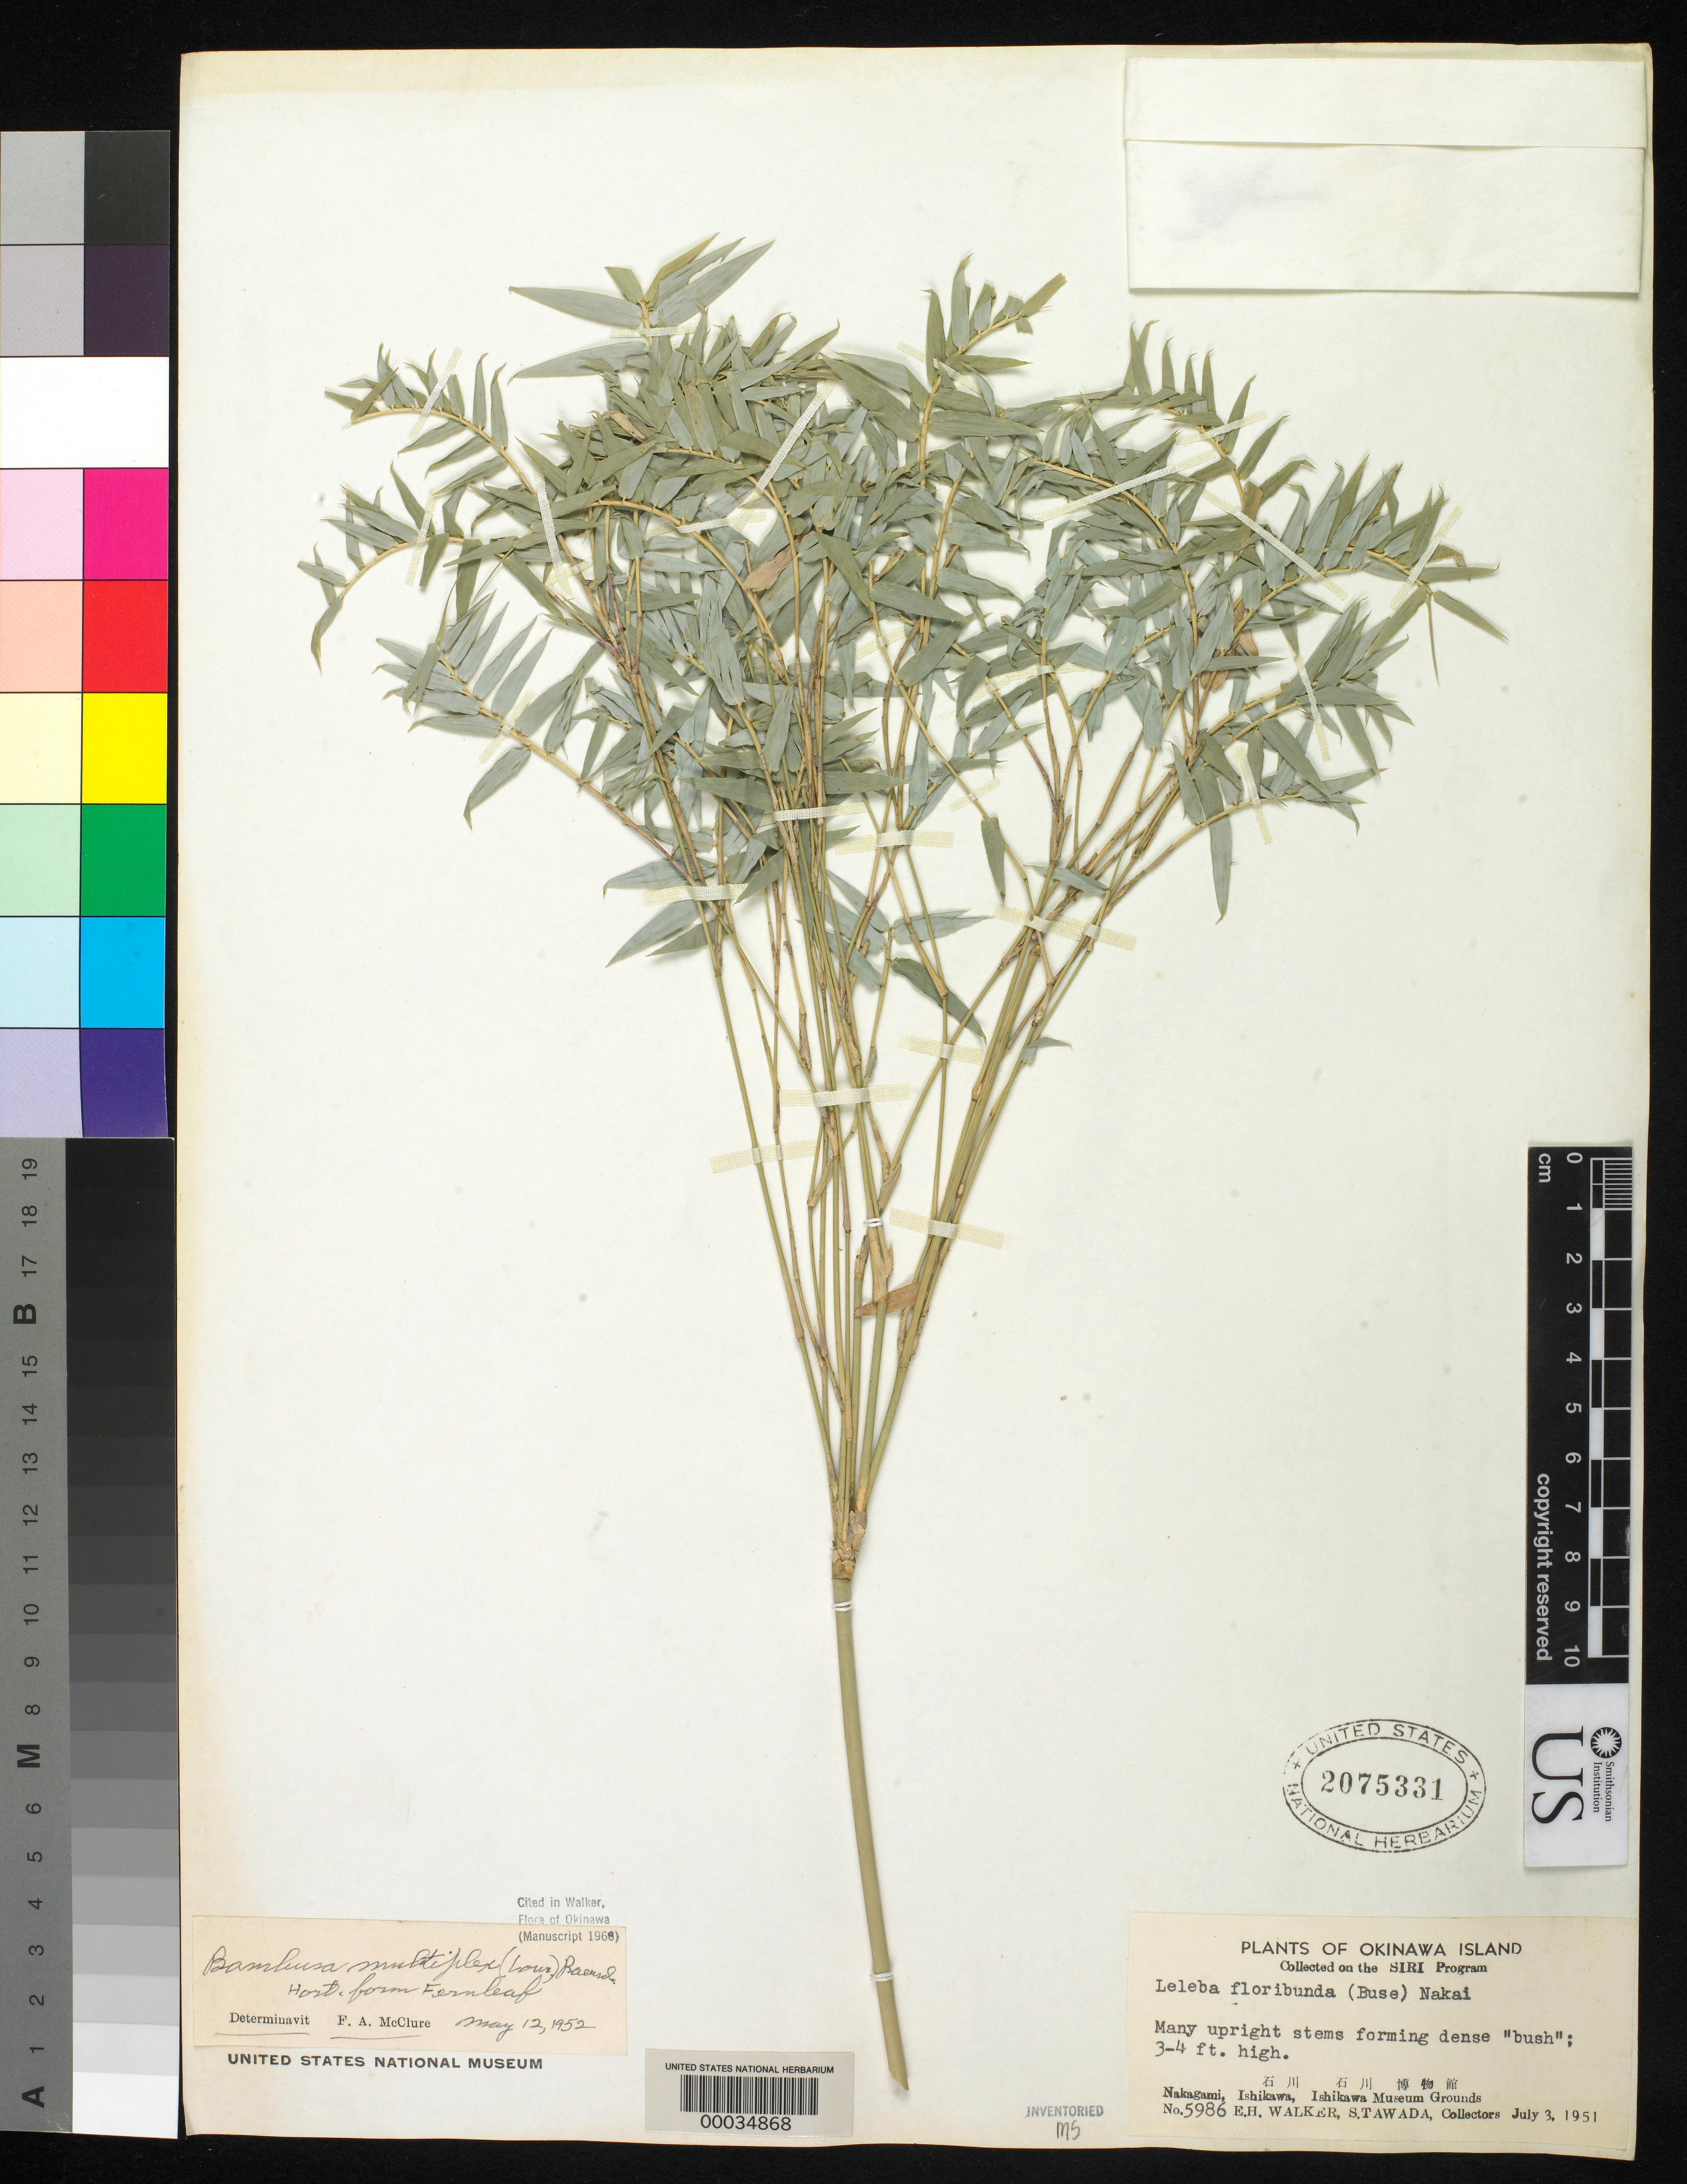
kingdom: Plantae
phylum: Tracheophyta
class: Liliopsida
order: Poales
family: Poaceae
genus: Bambusa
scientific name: Bambusa multiplex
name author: (Lour.) Raeusch. ex Schult. & Schult. f.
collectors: E. H. Walker & S. Tawada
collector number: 5986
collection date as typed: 03 Jul 1951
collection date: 1951-07-03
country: Japan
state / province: Okinawa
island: Ryukyu Is.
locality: Nakagami, ishikawa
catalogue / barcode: US 2075331